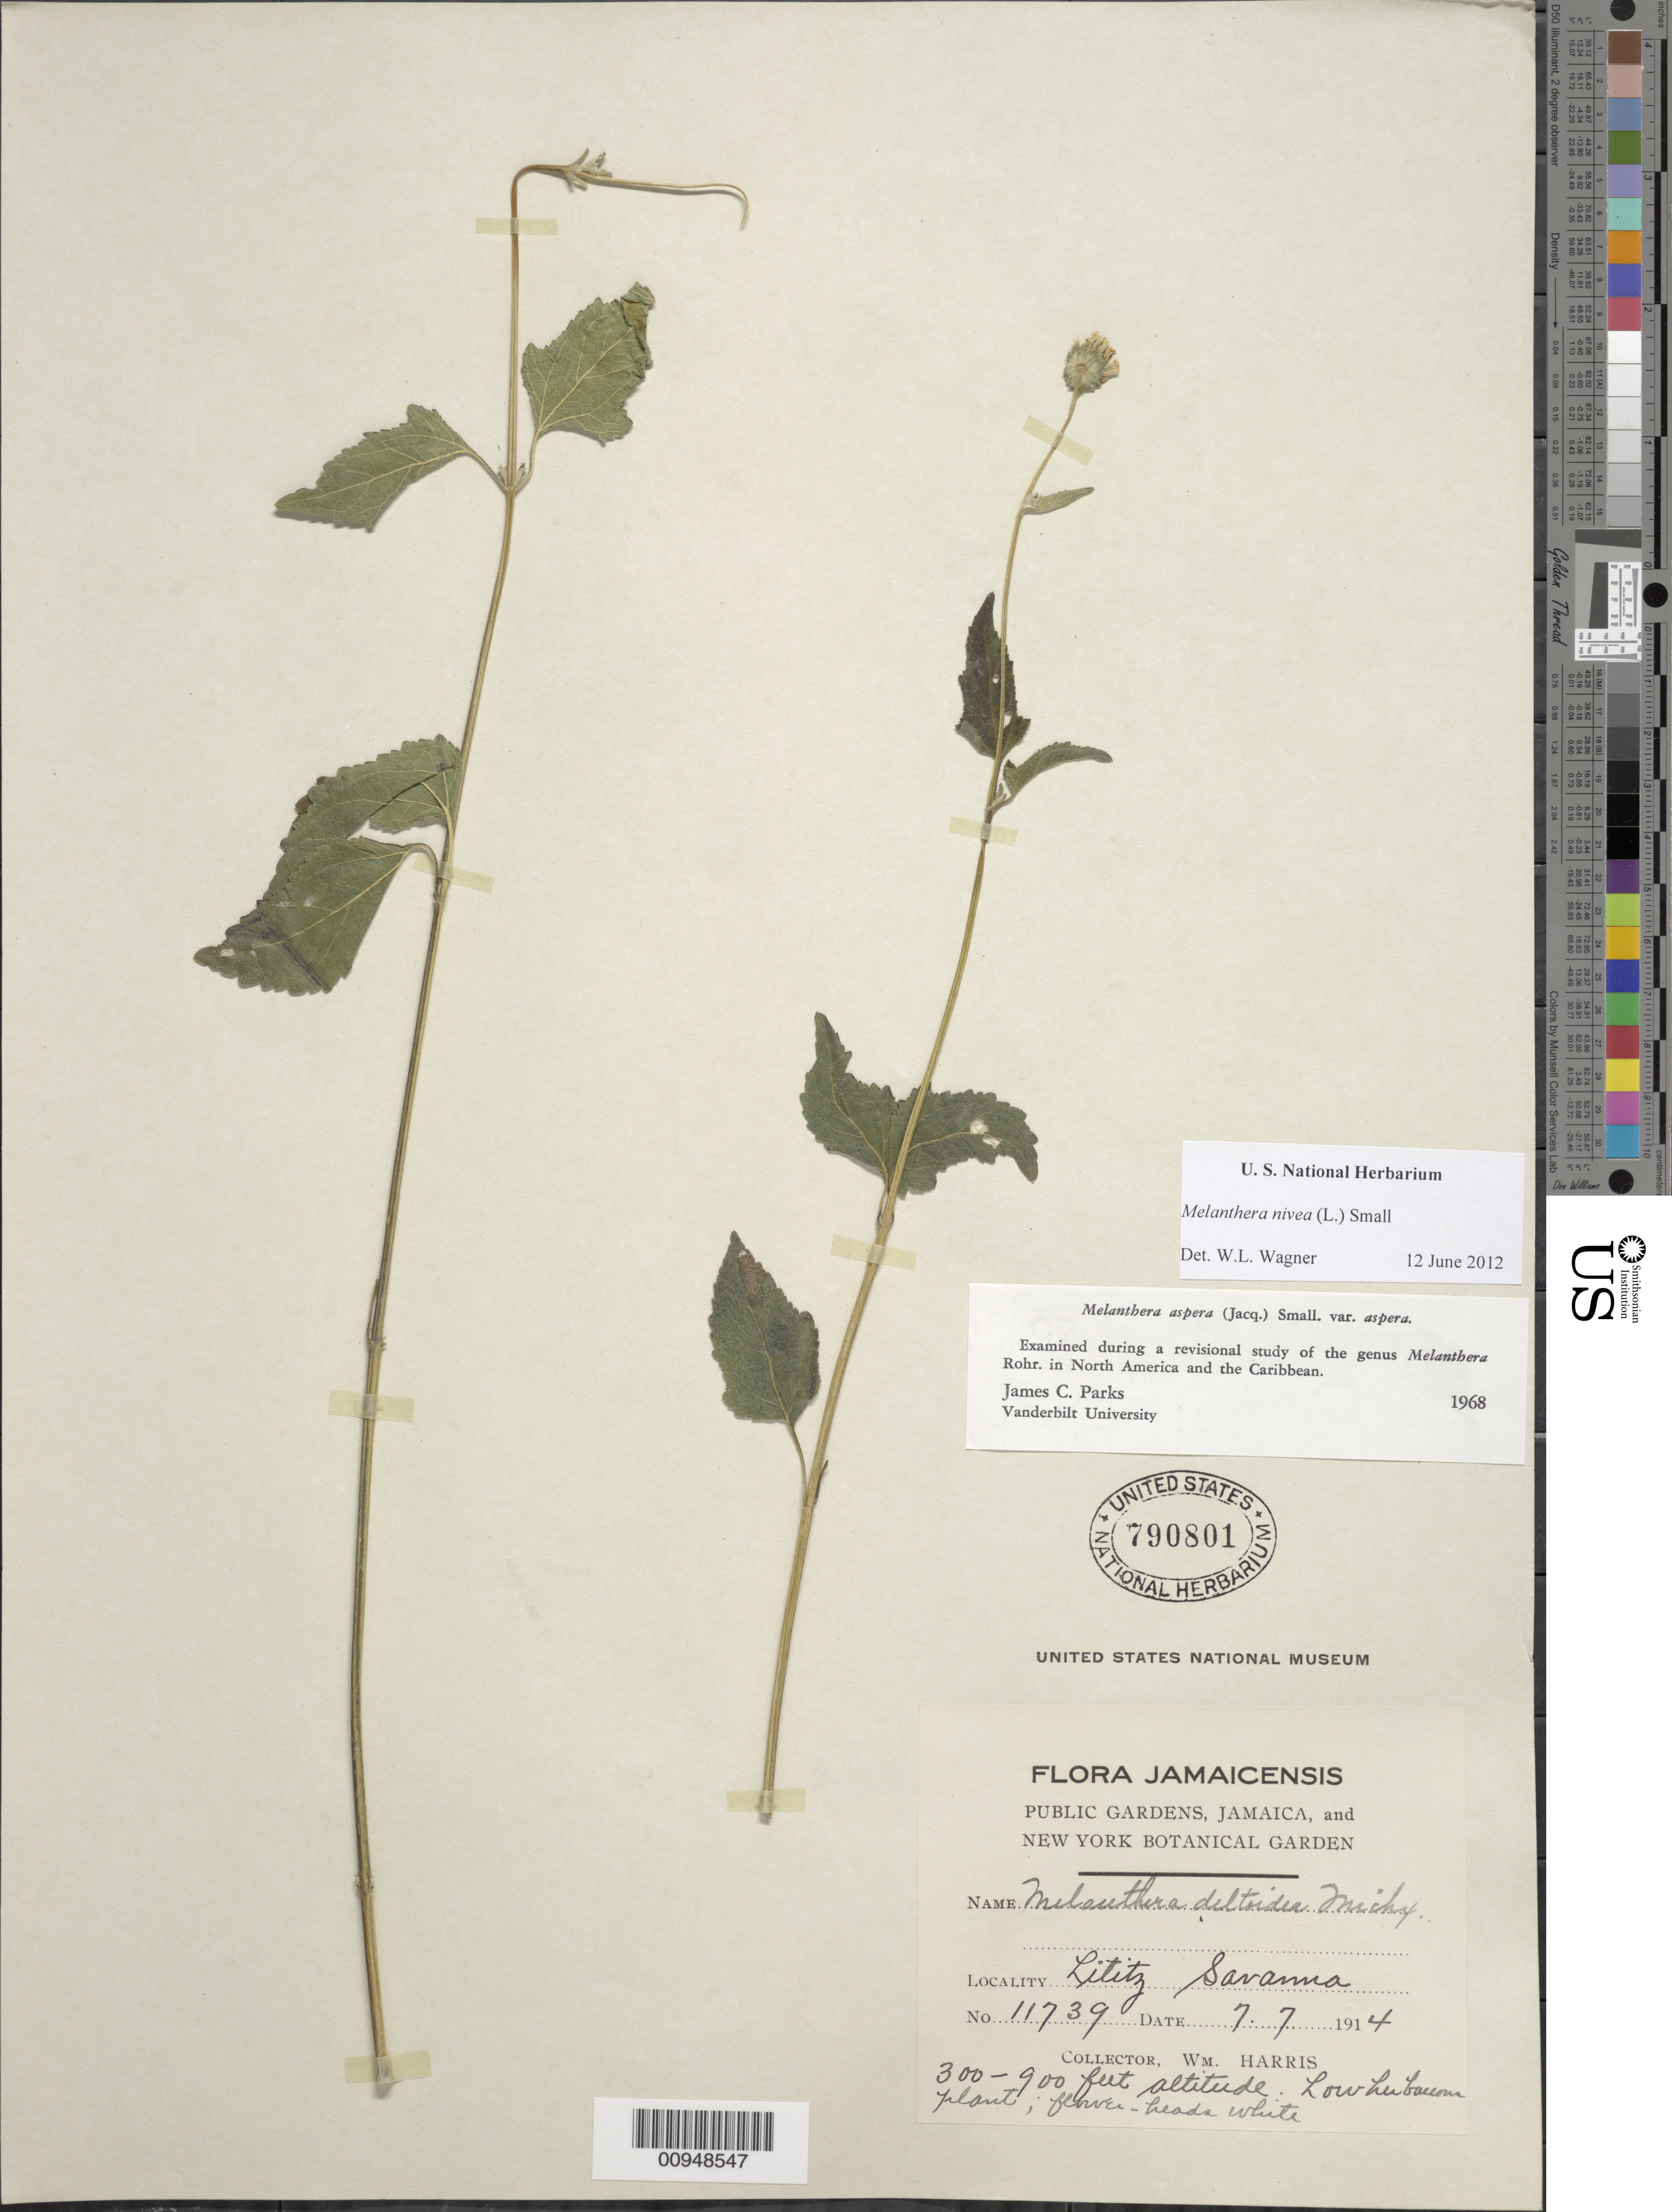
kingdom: Plantae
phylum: Tracheophyta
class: Magnoliopsida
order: Asterales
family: Asteraceae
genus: Melanthera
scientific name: Melanthera nivea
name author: (L.) Small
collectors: W. H. Harris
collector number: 11739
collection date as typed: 07 Jul 1914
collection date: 1914-07-07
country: Jamaica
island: Jamaica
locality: Lititz Savanna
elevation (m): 91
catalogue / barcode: US 790801